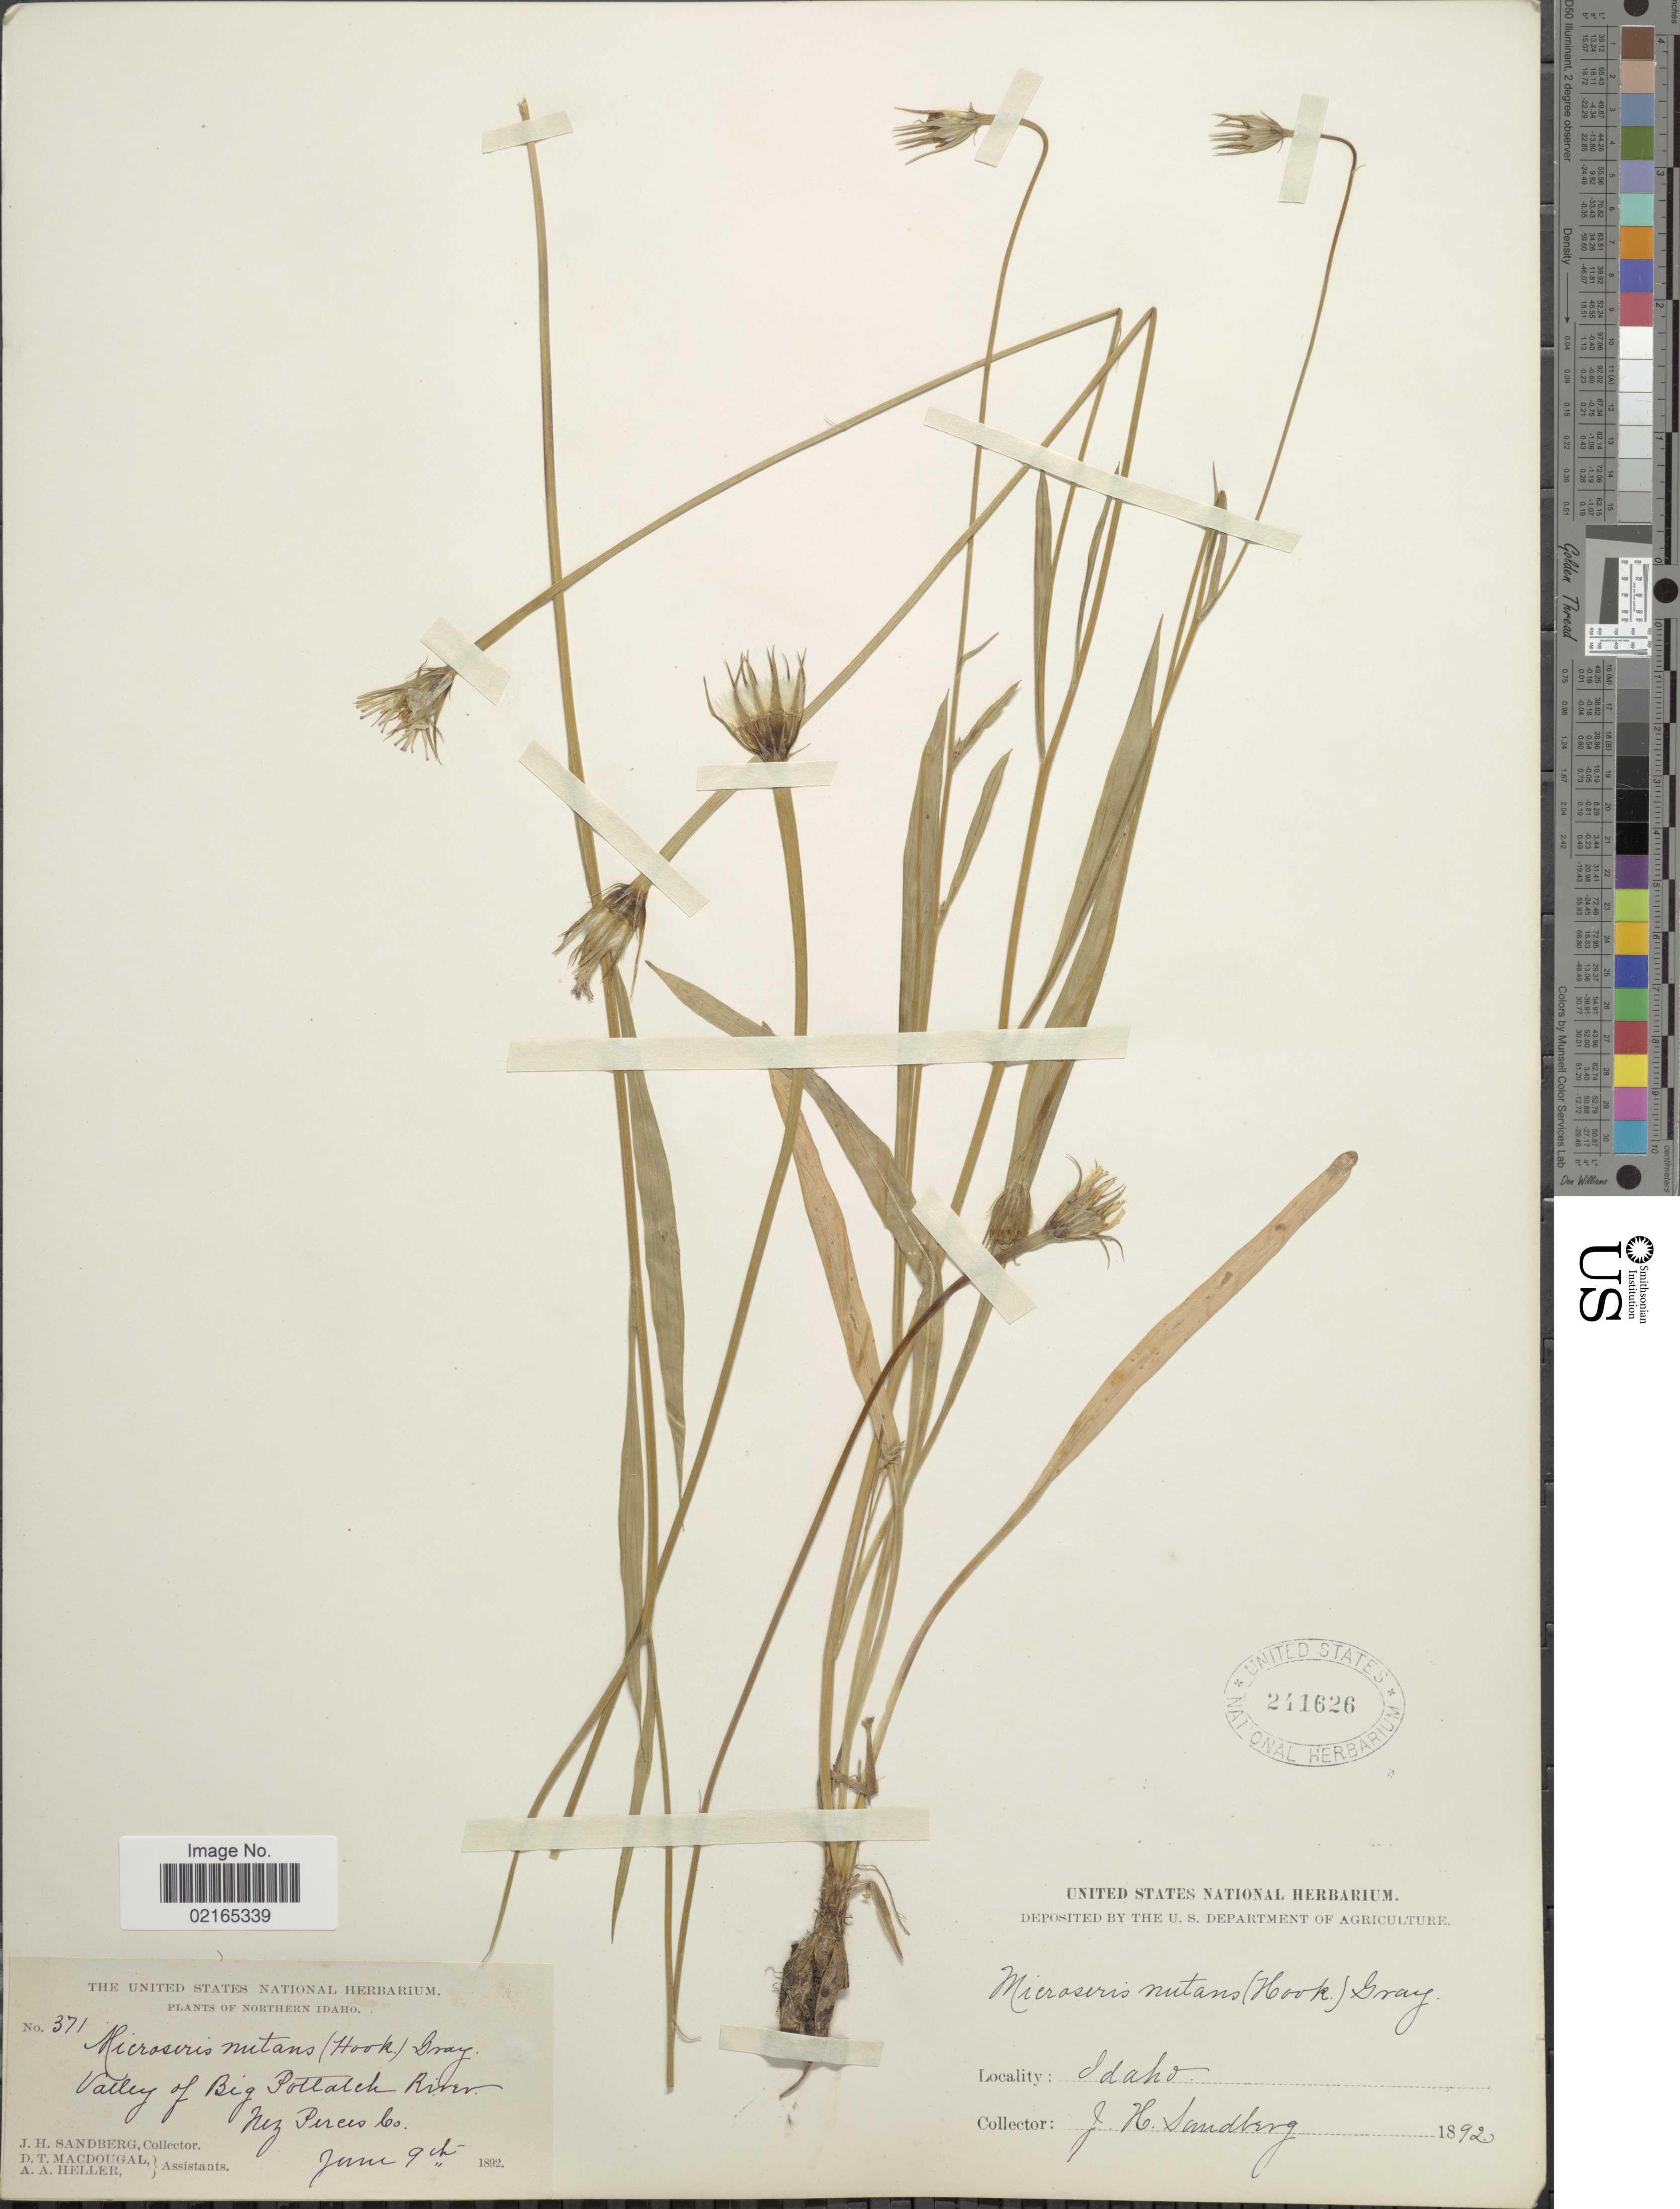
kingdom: Plantae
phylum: Tracheophyta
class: Magnoliopsida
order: Asterales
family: Asteraceae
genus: Microseris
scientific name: Microseris nutans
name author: (Hook.) Sch. Bip.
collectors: J. H. Sandberg, D. T. MacDougal & A. A. Heller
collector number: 371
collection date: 1892-06-09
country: United States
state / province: Idaho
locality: Northern Idaho, Valley of Big Potlatch River, Nez Perces Co.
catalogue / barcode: US 241626